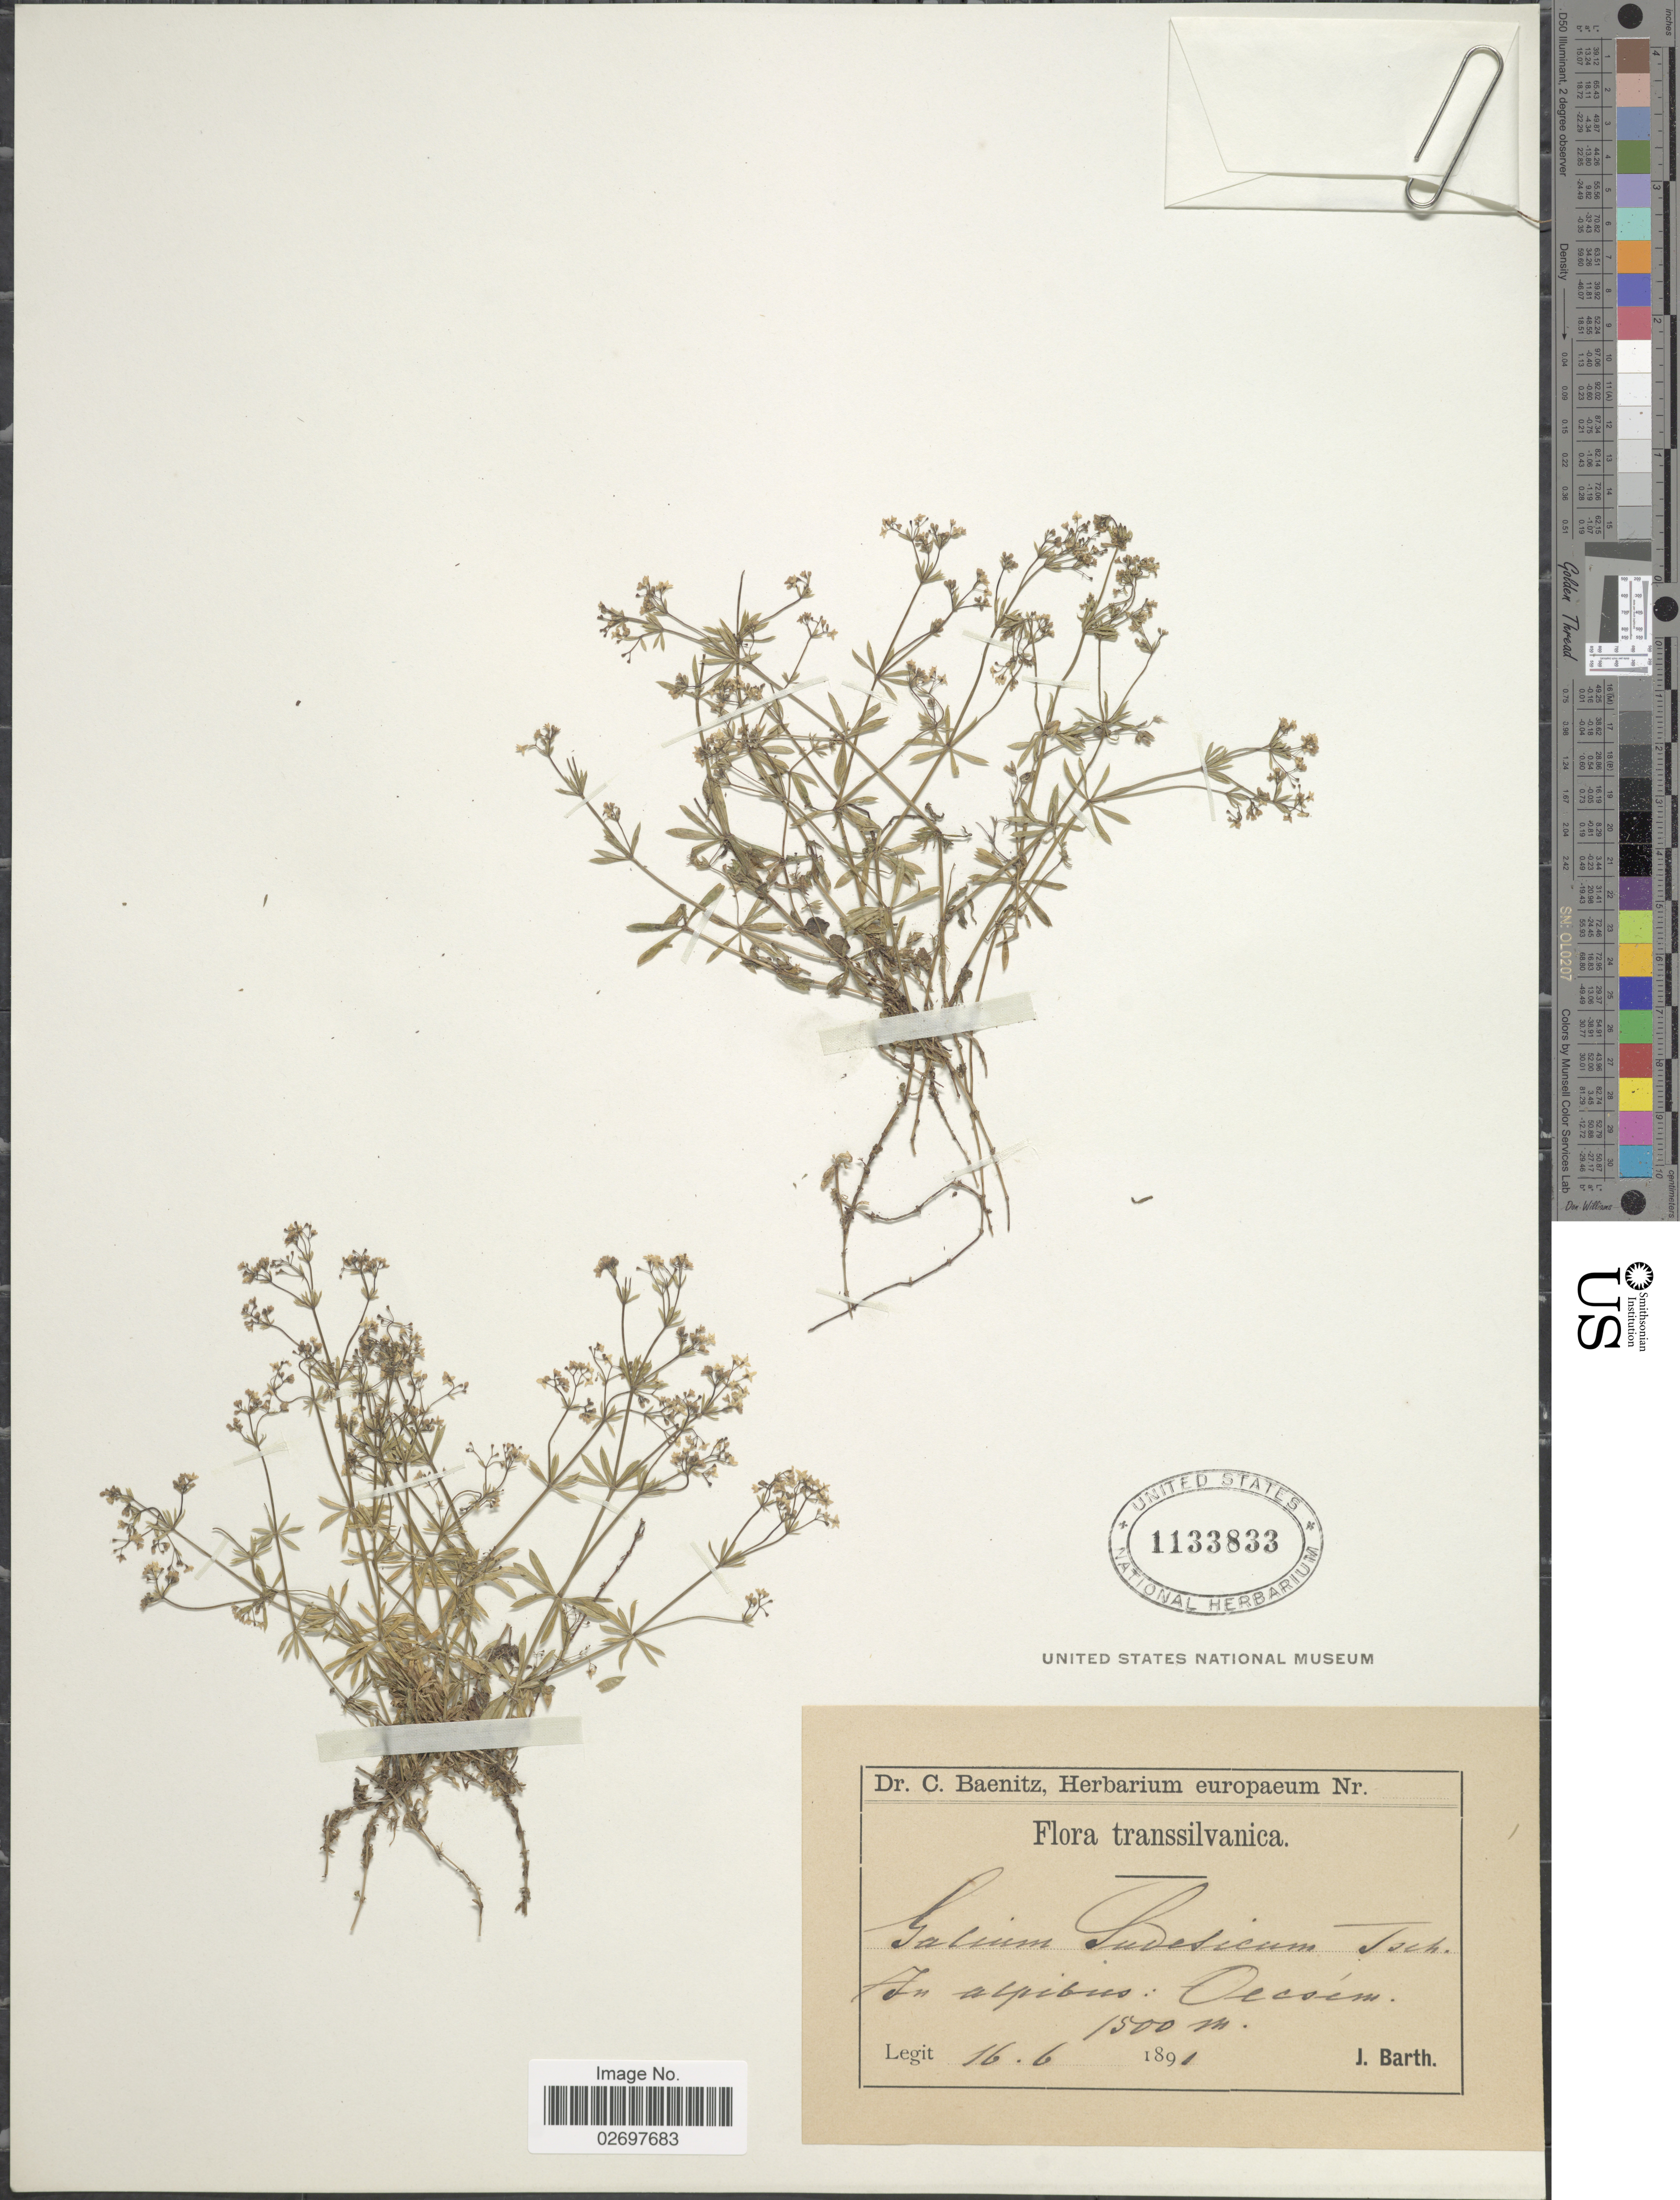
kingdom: Plantae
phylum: Tracheophyta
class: Magnoliopsida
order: Gentianales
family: Rubiaceae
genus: Galium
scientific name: Galium sudeticum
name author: Tausch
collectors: J. Barth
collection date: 1891-06-16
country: Romania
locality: Transsilvanica, In alpibus: Occoem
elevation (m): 1500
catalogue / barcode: US 1133833